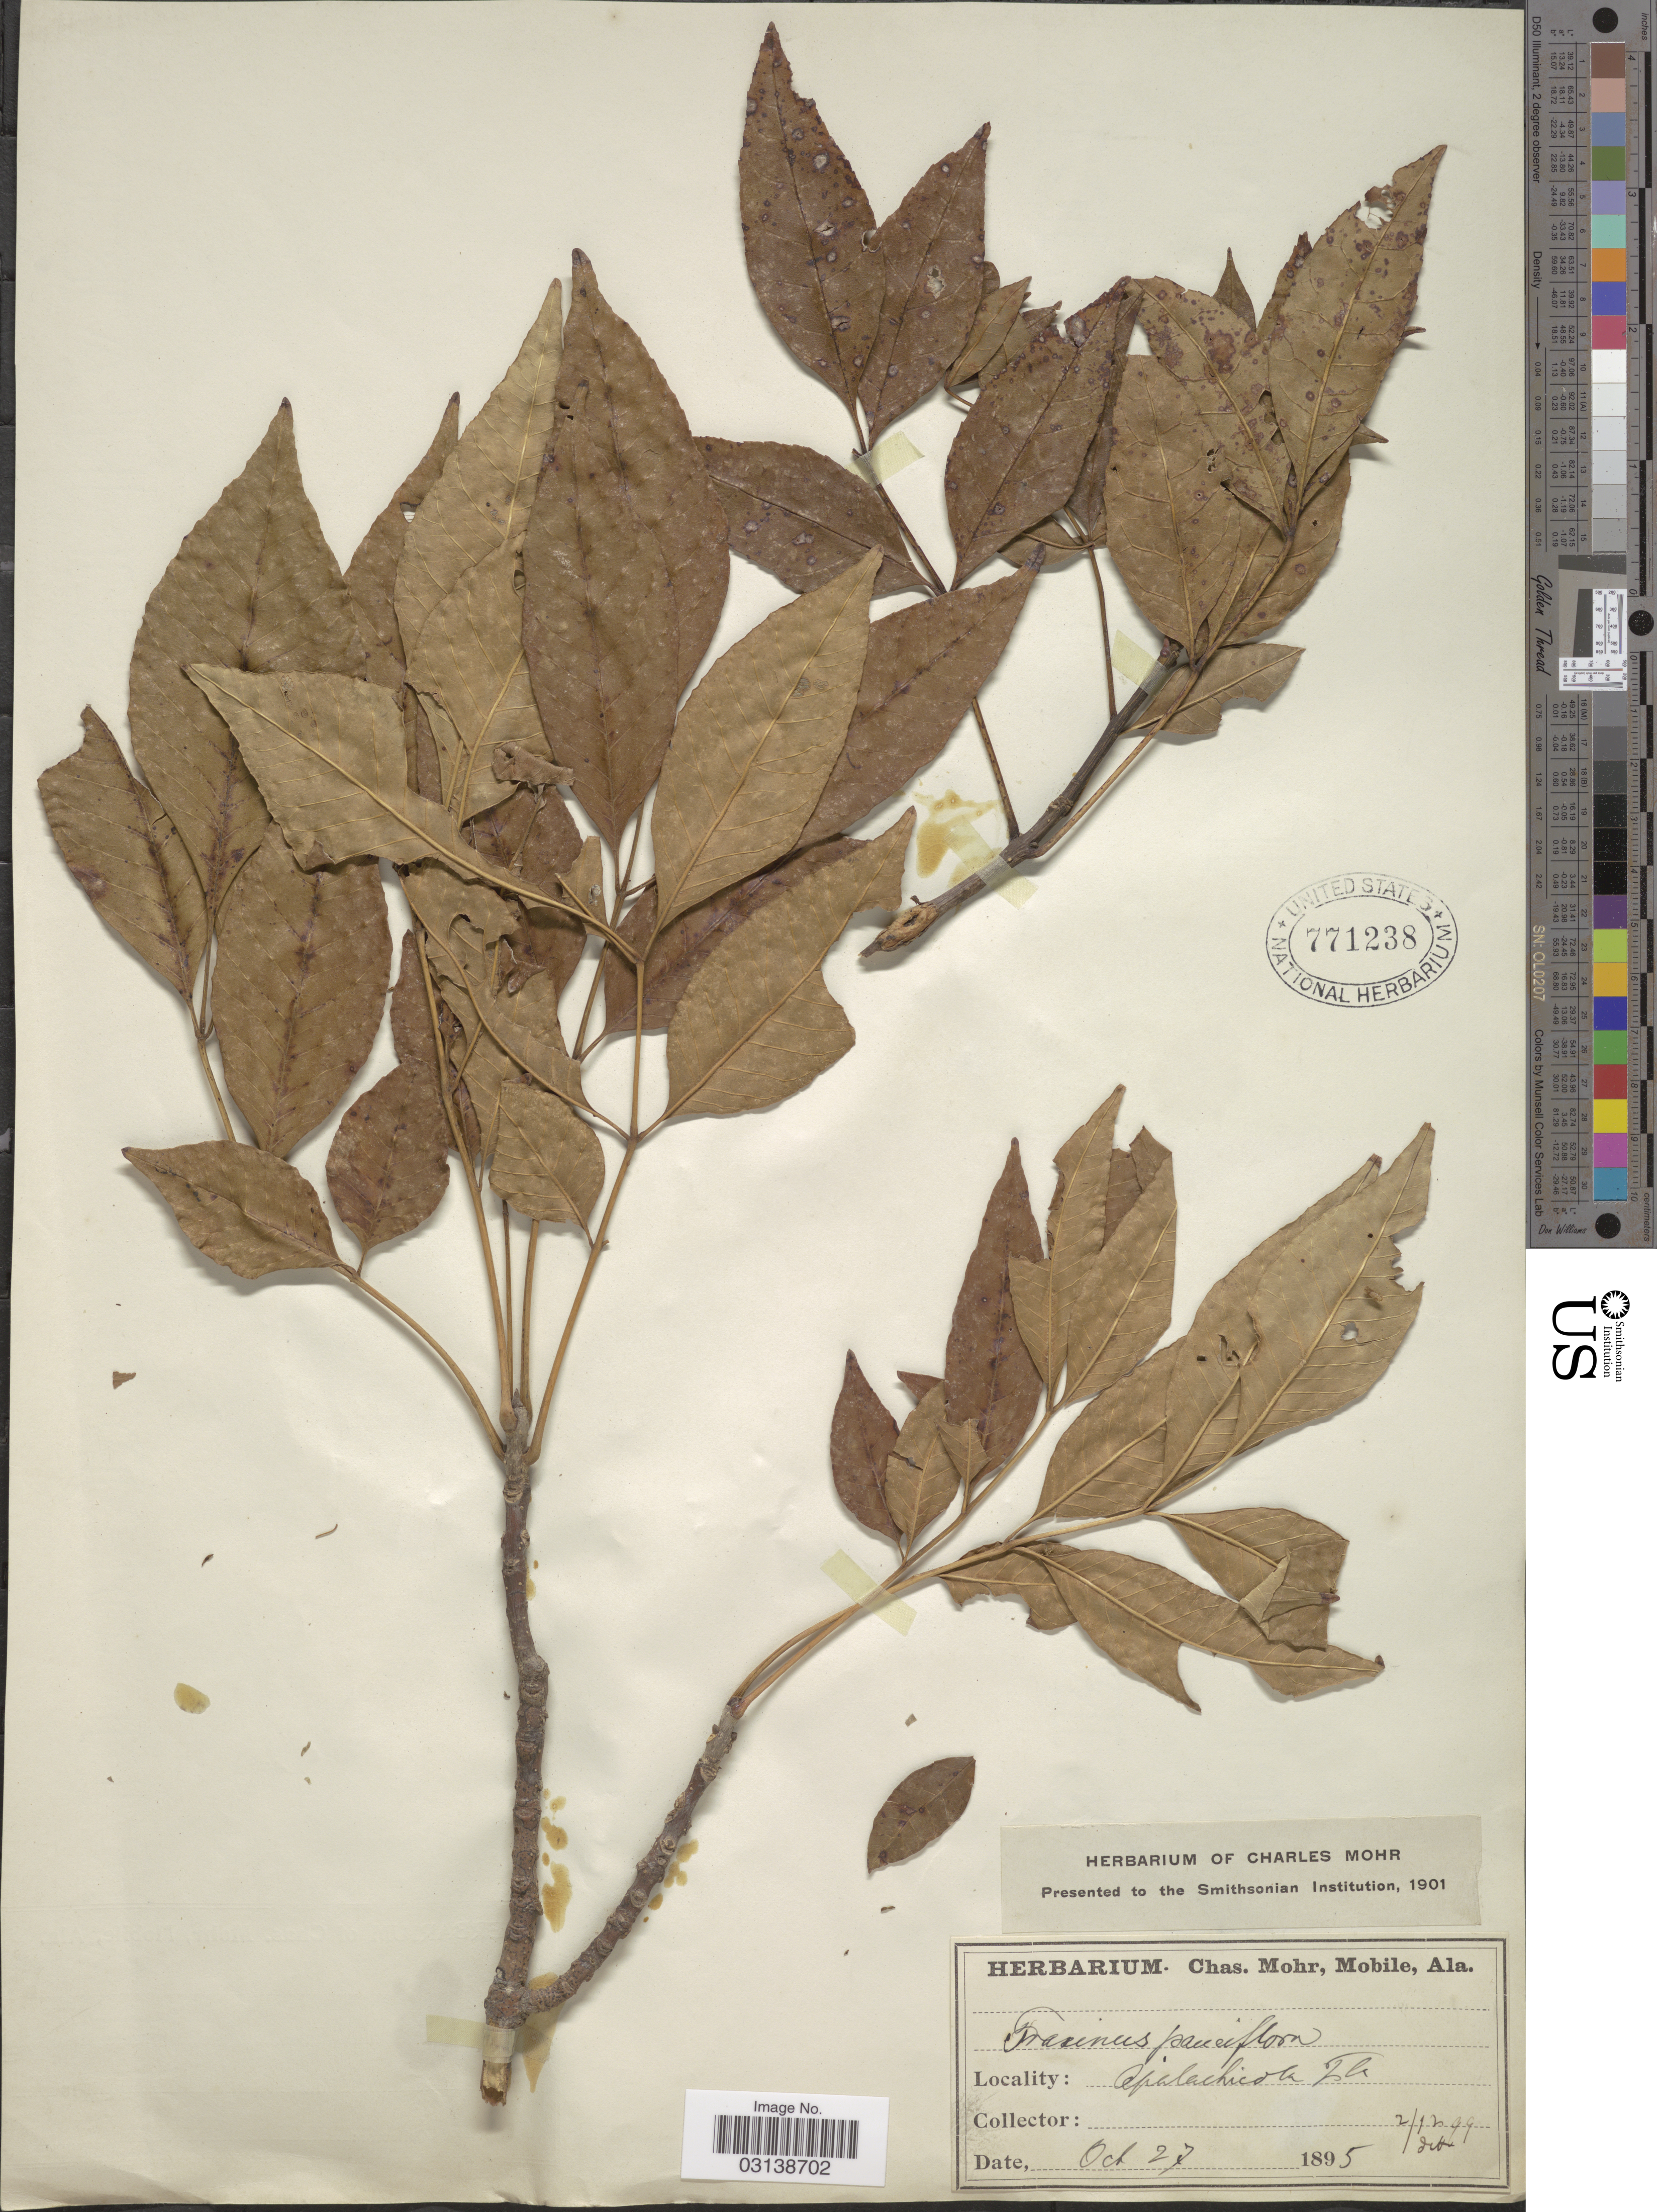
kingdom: Plantae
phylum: Tracheophyta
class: Magnoliopsida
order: Lamiales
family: Oleaceae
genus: Fraxinus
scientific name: Fraxinus caroliniana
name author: Mill.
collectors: ex herb. Charles Mohr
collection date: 1895-10-27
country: United States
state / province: Florida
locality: Apalachicola.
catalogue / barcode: US 771238